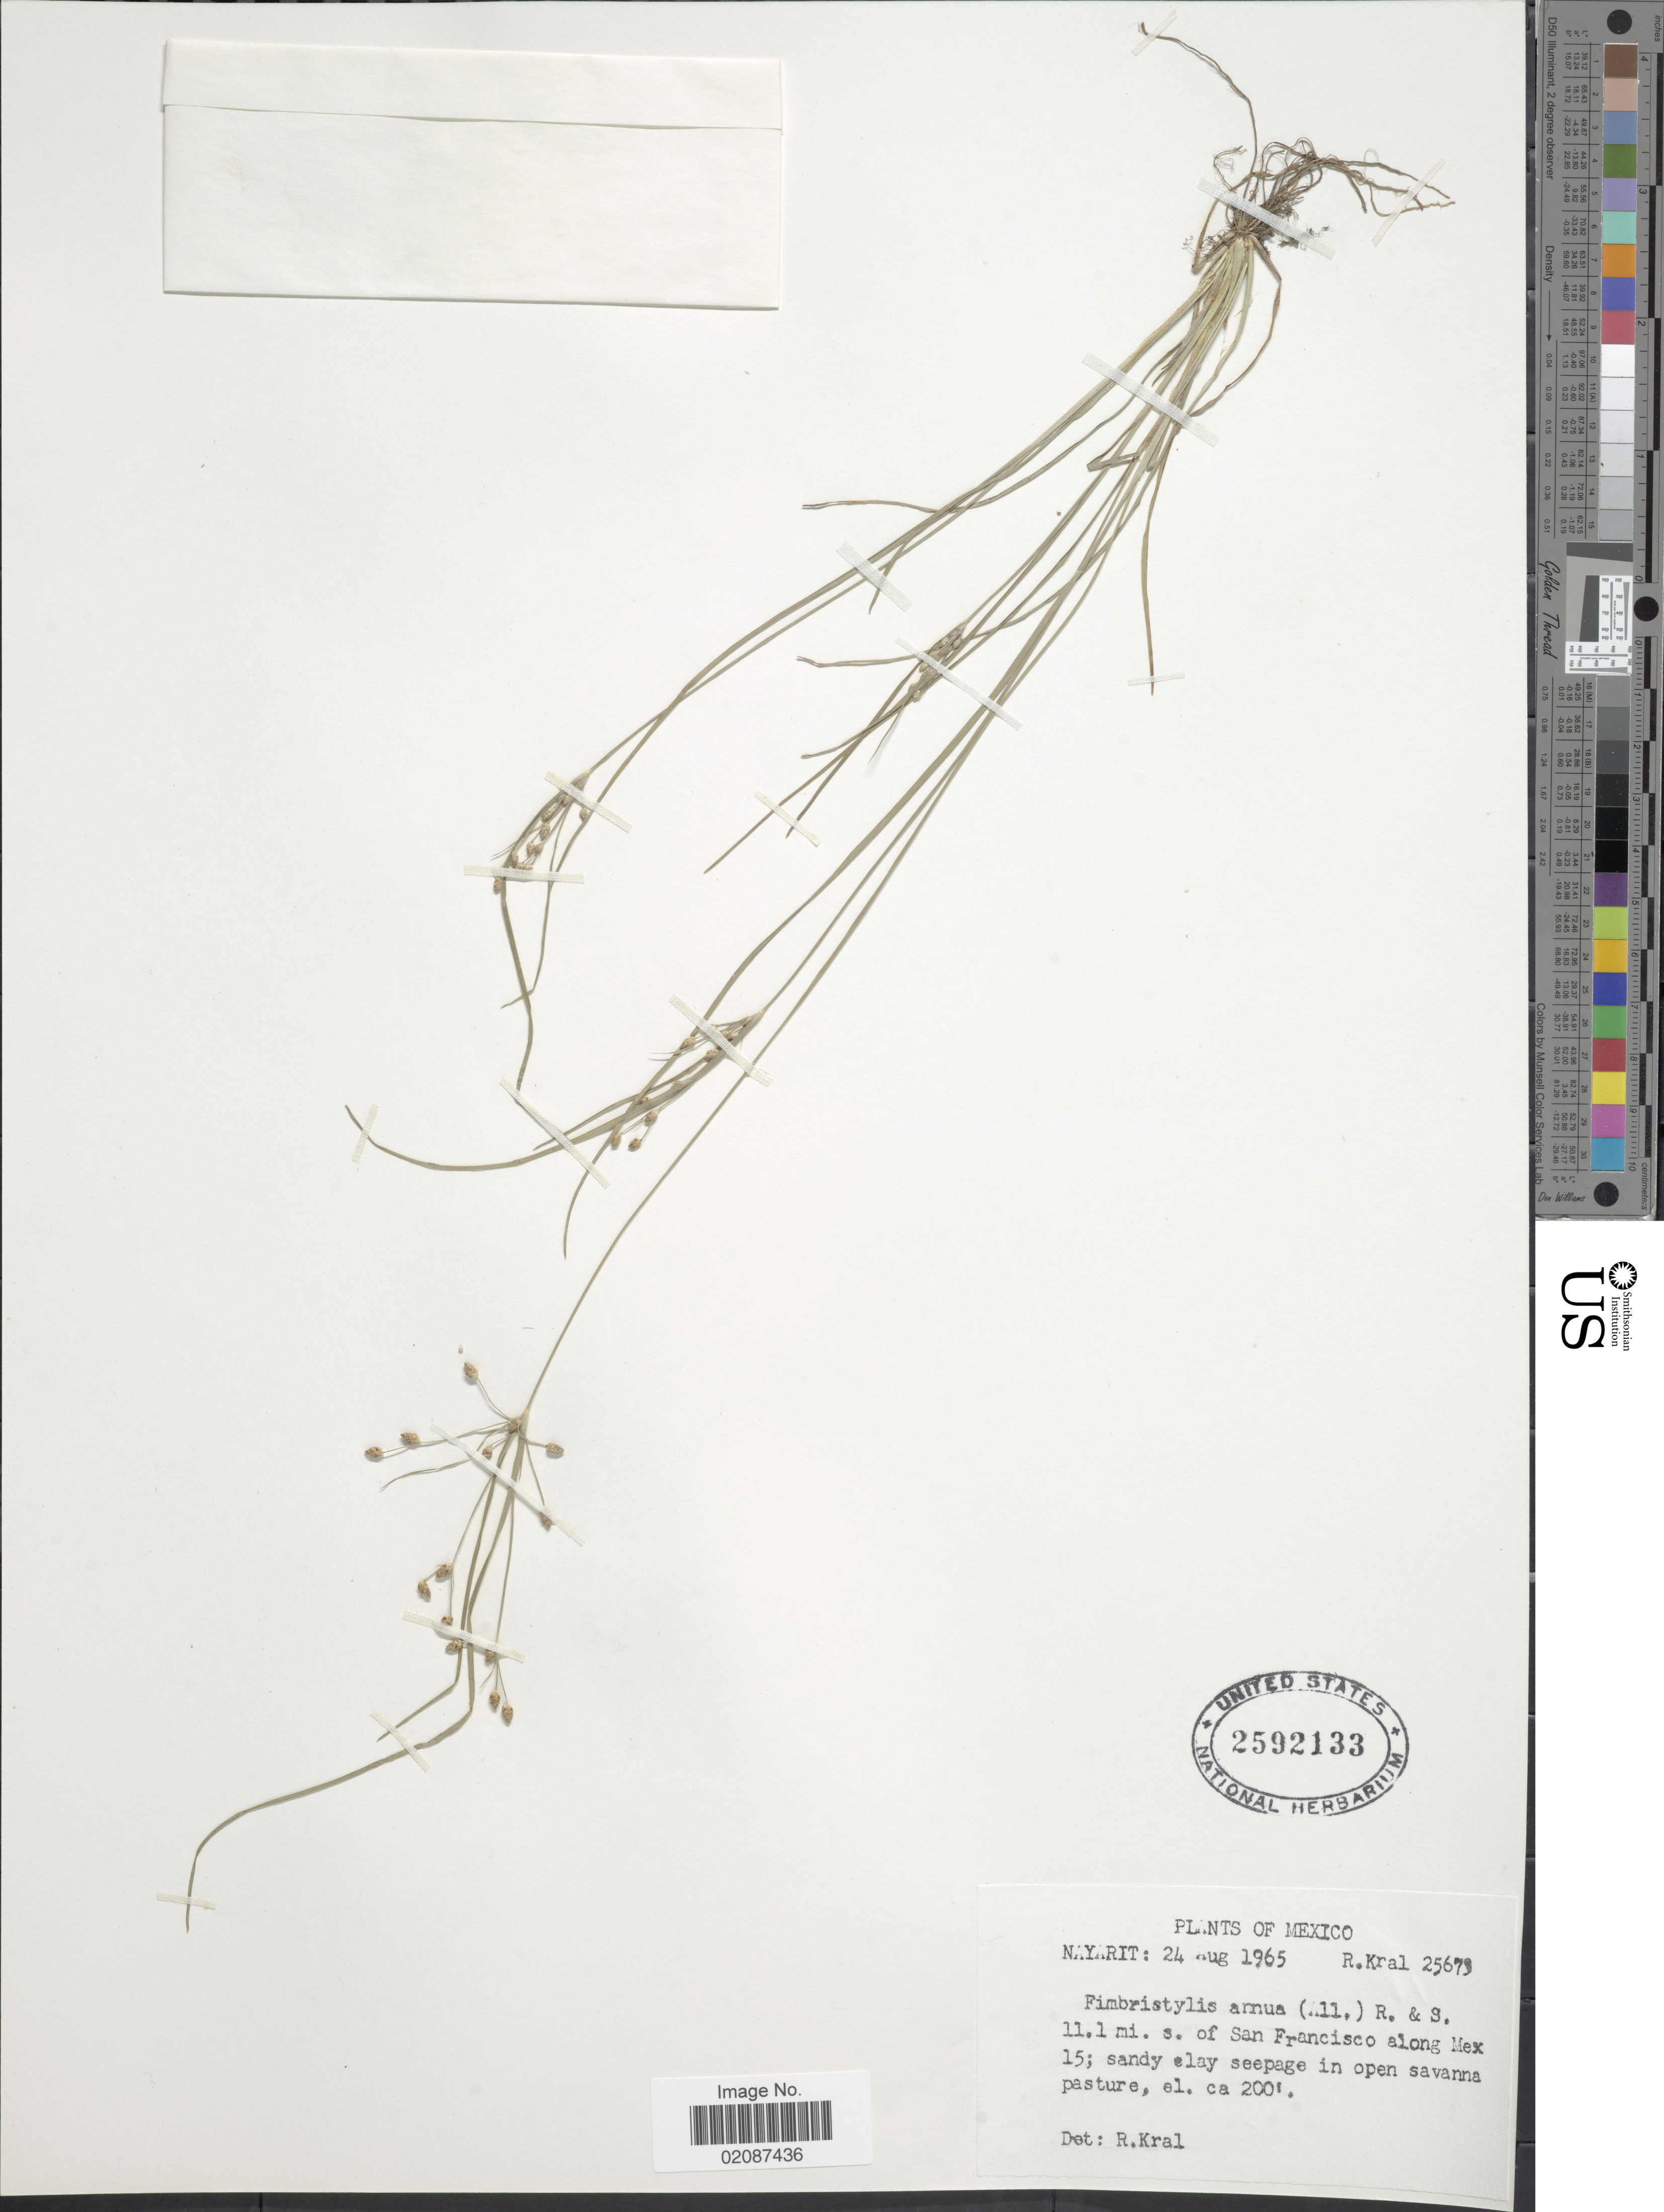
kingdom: Plantae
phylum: Tracheophyta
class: Liliopsida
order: Poales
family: Cyperaceae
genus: Fimbristylis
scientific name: Fimbristylis annua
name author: (All.) Roem. & Schult.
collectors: R. Kral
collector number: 25673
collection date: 1965-08-24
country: Mexico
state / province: Nayarit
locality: Nayarit, 11.1 mi. s. of San Francisco along Mex 15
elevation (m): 61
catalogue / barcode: US 2592133